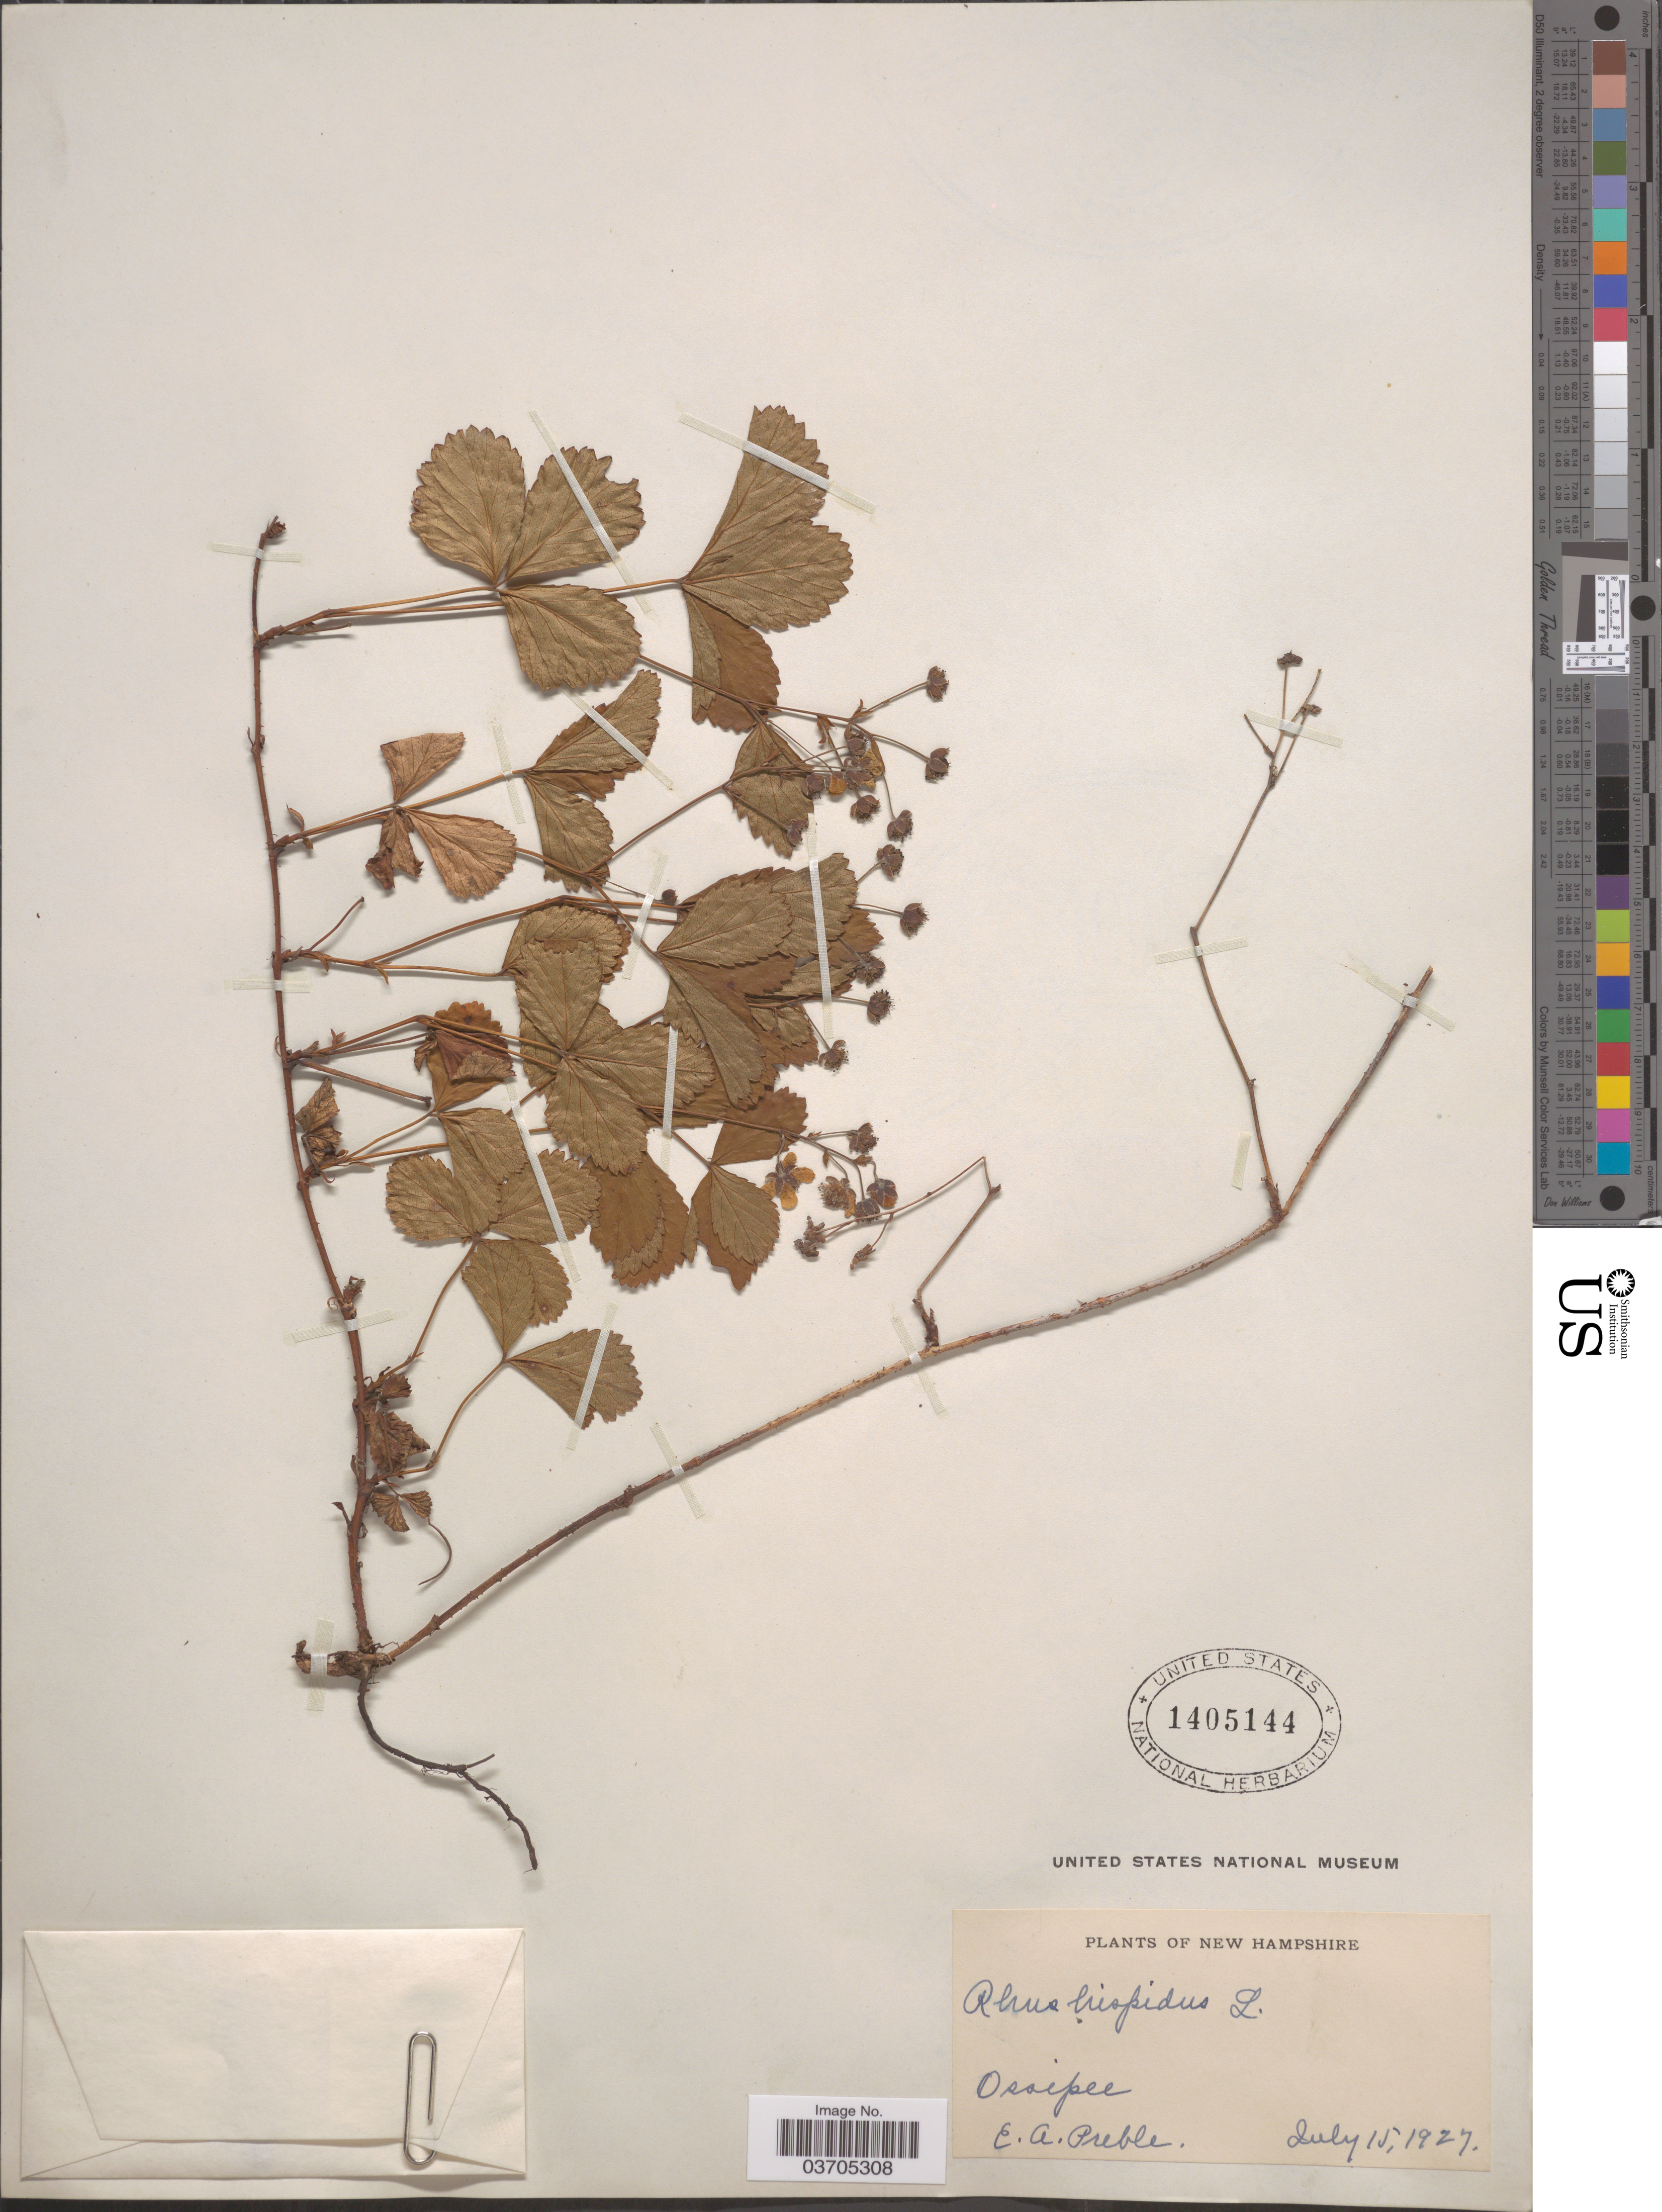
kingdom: Plantae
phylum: Tracheophyta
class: Magnoliopsida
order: Rosales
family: Rosaceae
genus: Rubus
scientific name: Rubus hispidus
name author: L.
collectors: E. Preble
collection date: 1927-07-15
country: United States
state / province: New Hampshire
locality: Ossipee.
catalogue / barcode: US 1405144